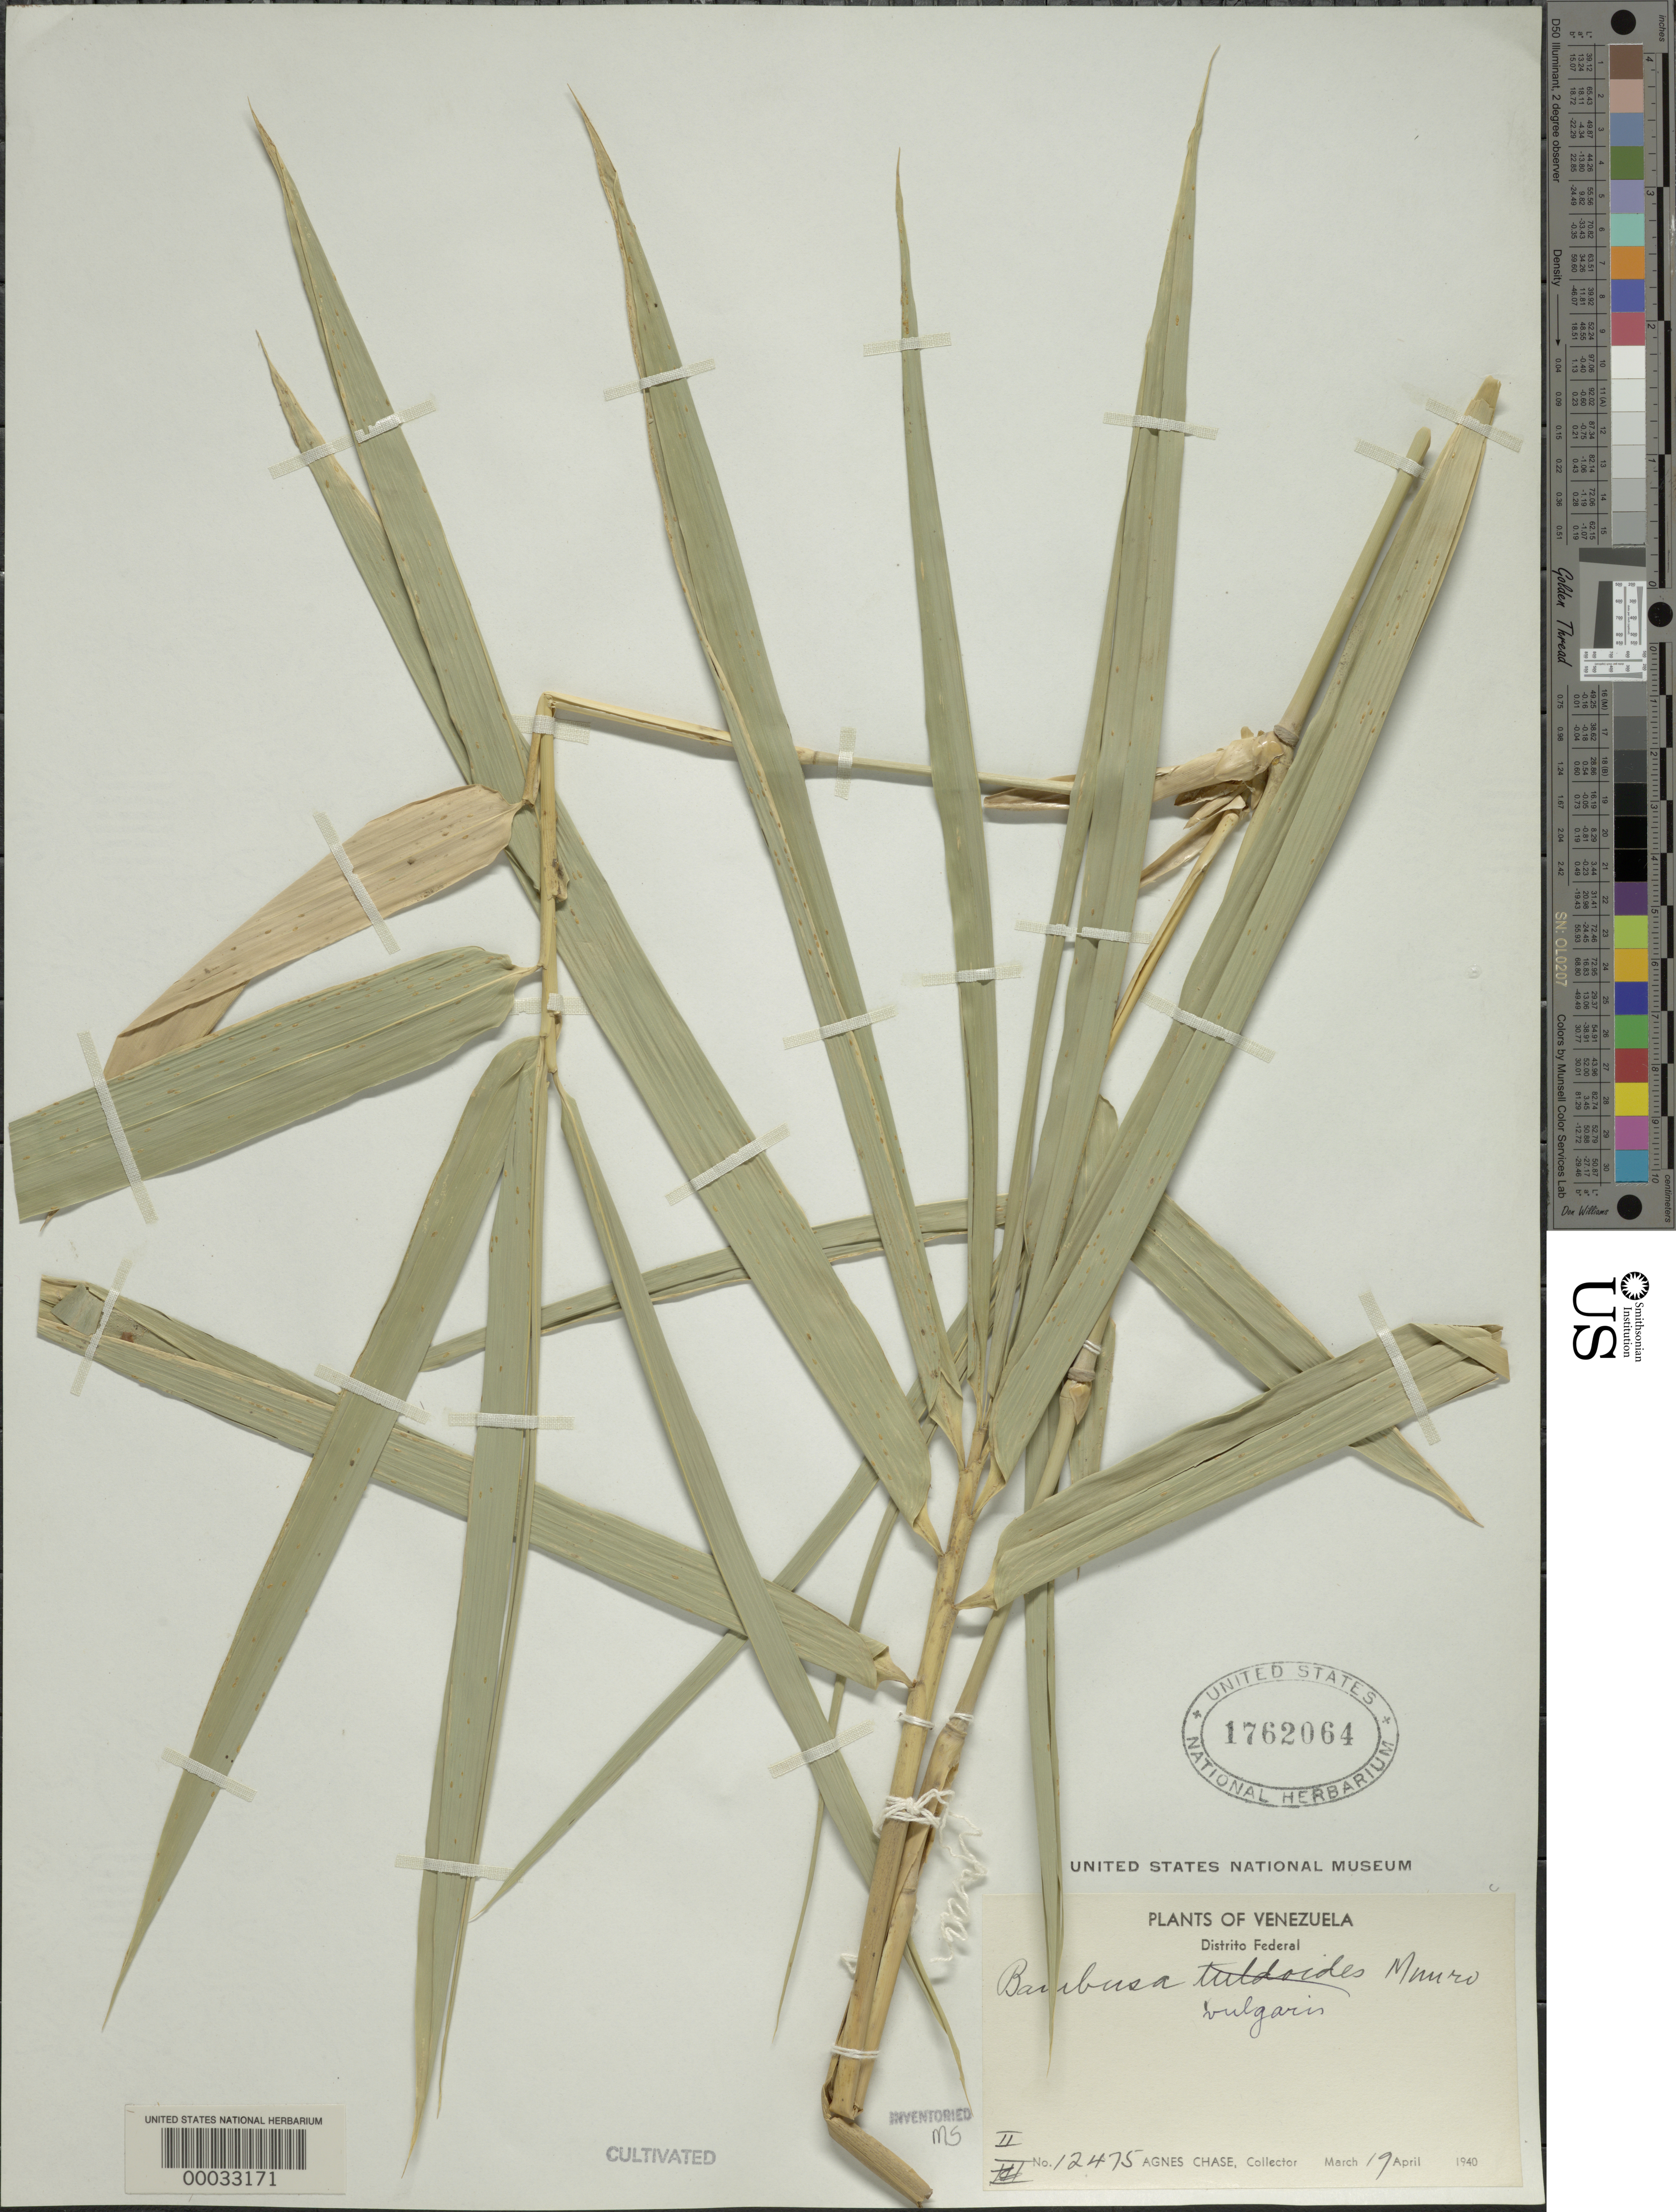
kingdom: Plantae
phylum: Tracheophyta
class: Liliopsida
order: Poales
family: Poaceae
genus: Bambusa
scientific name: Bambusa vulgaris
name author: Schrad. ex J.C. Wendl.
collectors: A. Chase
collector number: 12475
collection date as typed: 19 Mar 1940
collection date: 1940-03-19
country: Venezuela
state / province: Mérida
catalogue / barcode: US 1762064